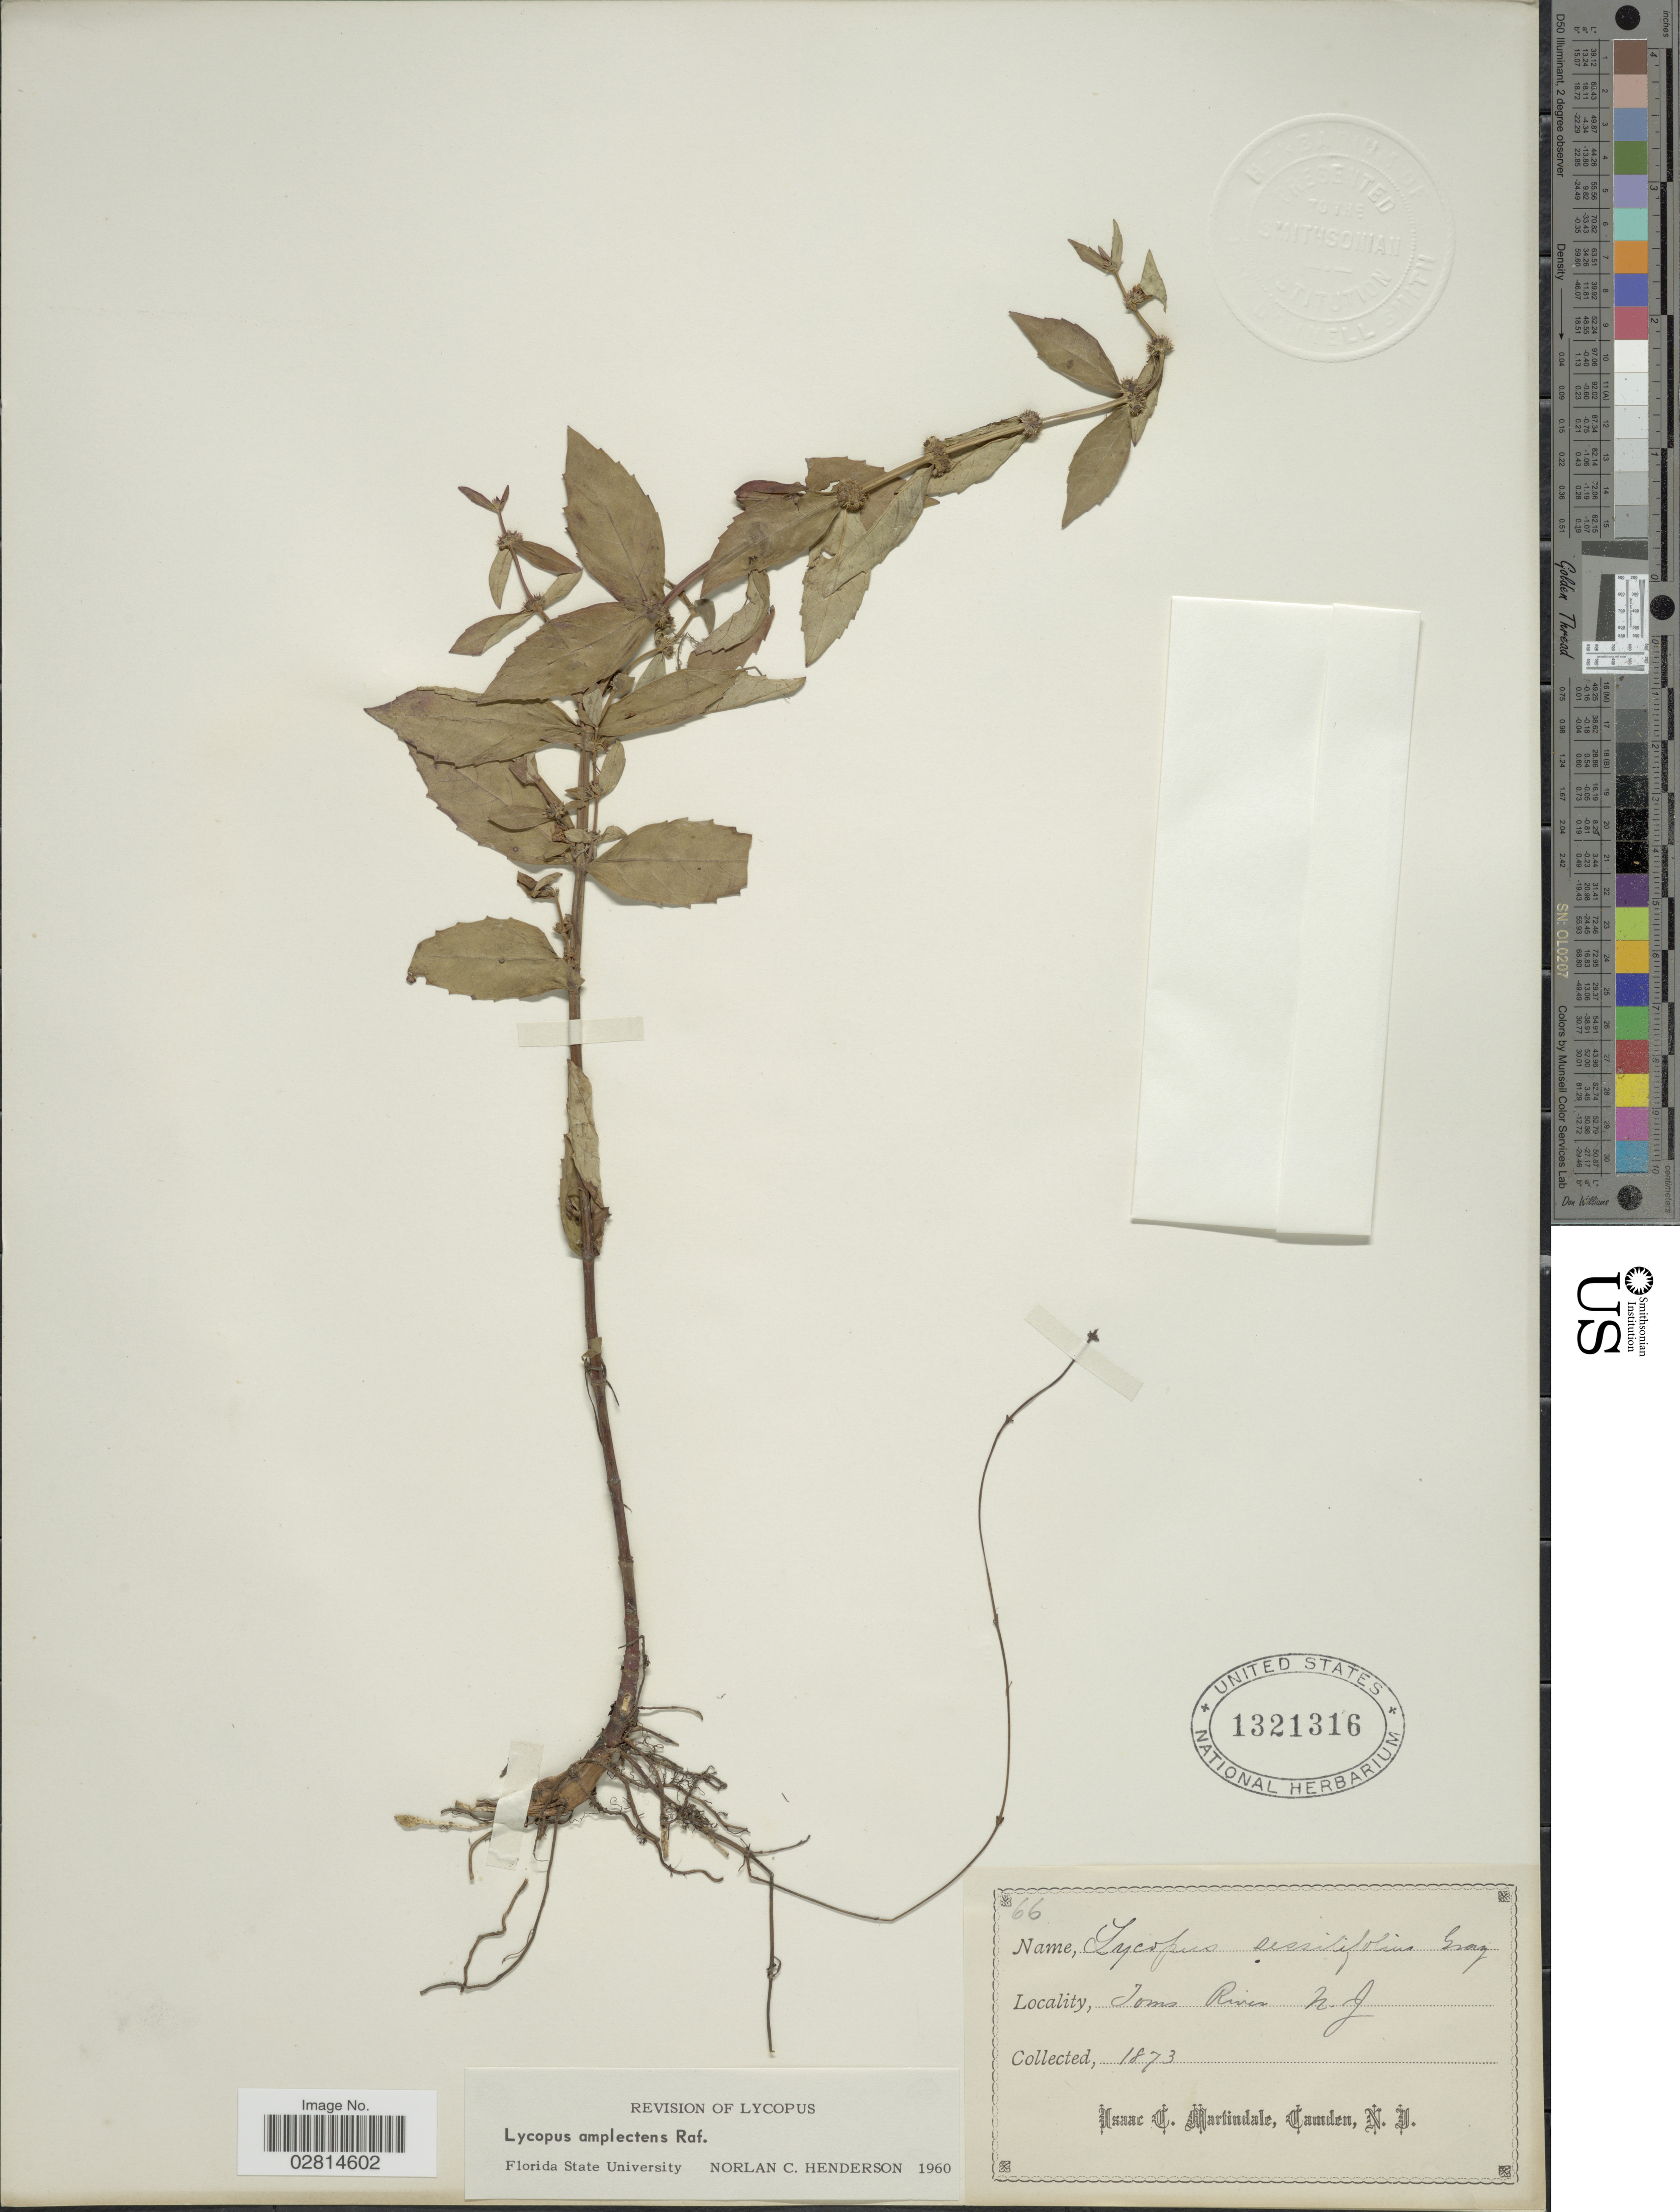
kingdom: Plantae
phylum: Tracheophyta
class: Magnoliopsida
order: Lamiales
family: Lamiaceae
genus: Lycopus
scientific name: Lycopus amplectens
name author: Raf.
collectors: I. C. Martindale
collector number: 66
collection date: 1873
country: United States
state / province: New Jersey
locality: Toms River.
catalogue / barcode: US 1321316